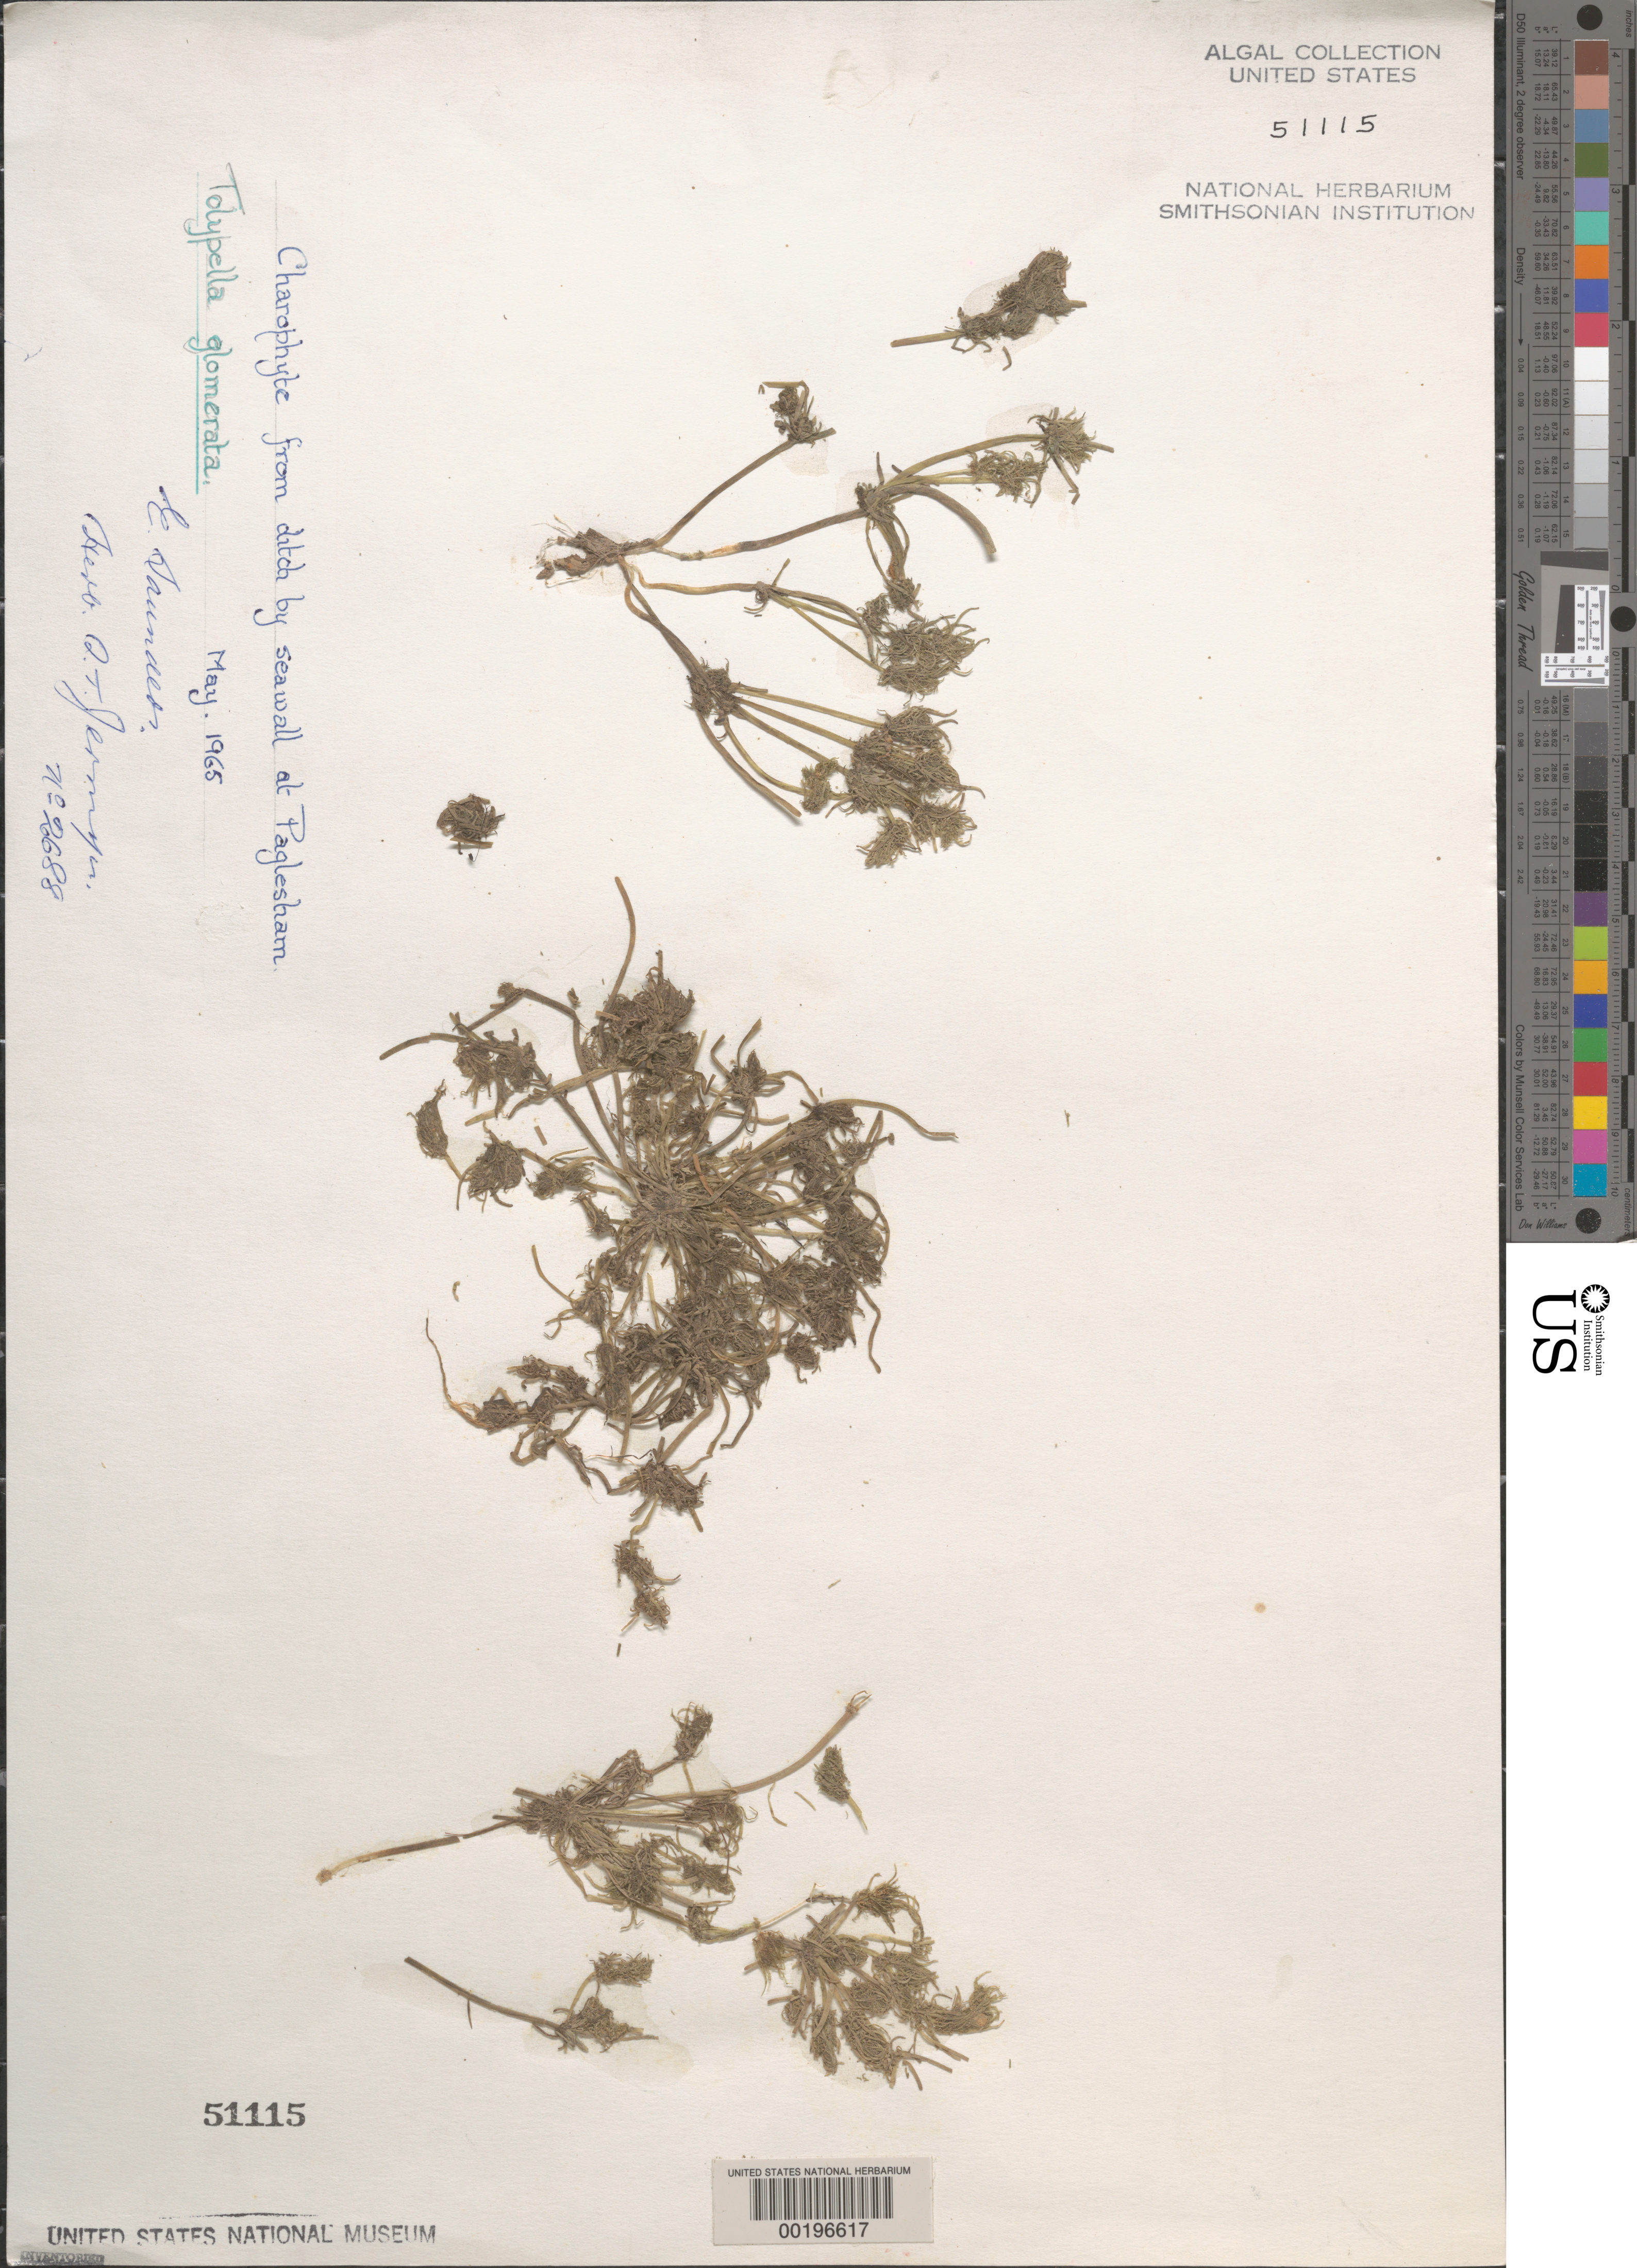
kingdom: Plantae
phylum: Charophyta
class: Charophyceae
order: Charales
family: Characeae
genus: Tolypella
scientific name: Tolypella glomerata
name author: (N.A. Desvaux) Leonhardi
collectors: E. Saunders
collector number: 2688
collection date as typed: May 1965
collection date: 1965-05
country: United Kingdom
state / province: England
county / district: Essex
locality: Paglesham, ditch by seawall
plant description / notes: Herbarium S.T. Jermyn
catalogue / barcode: US 51115